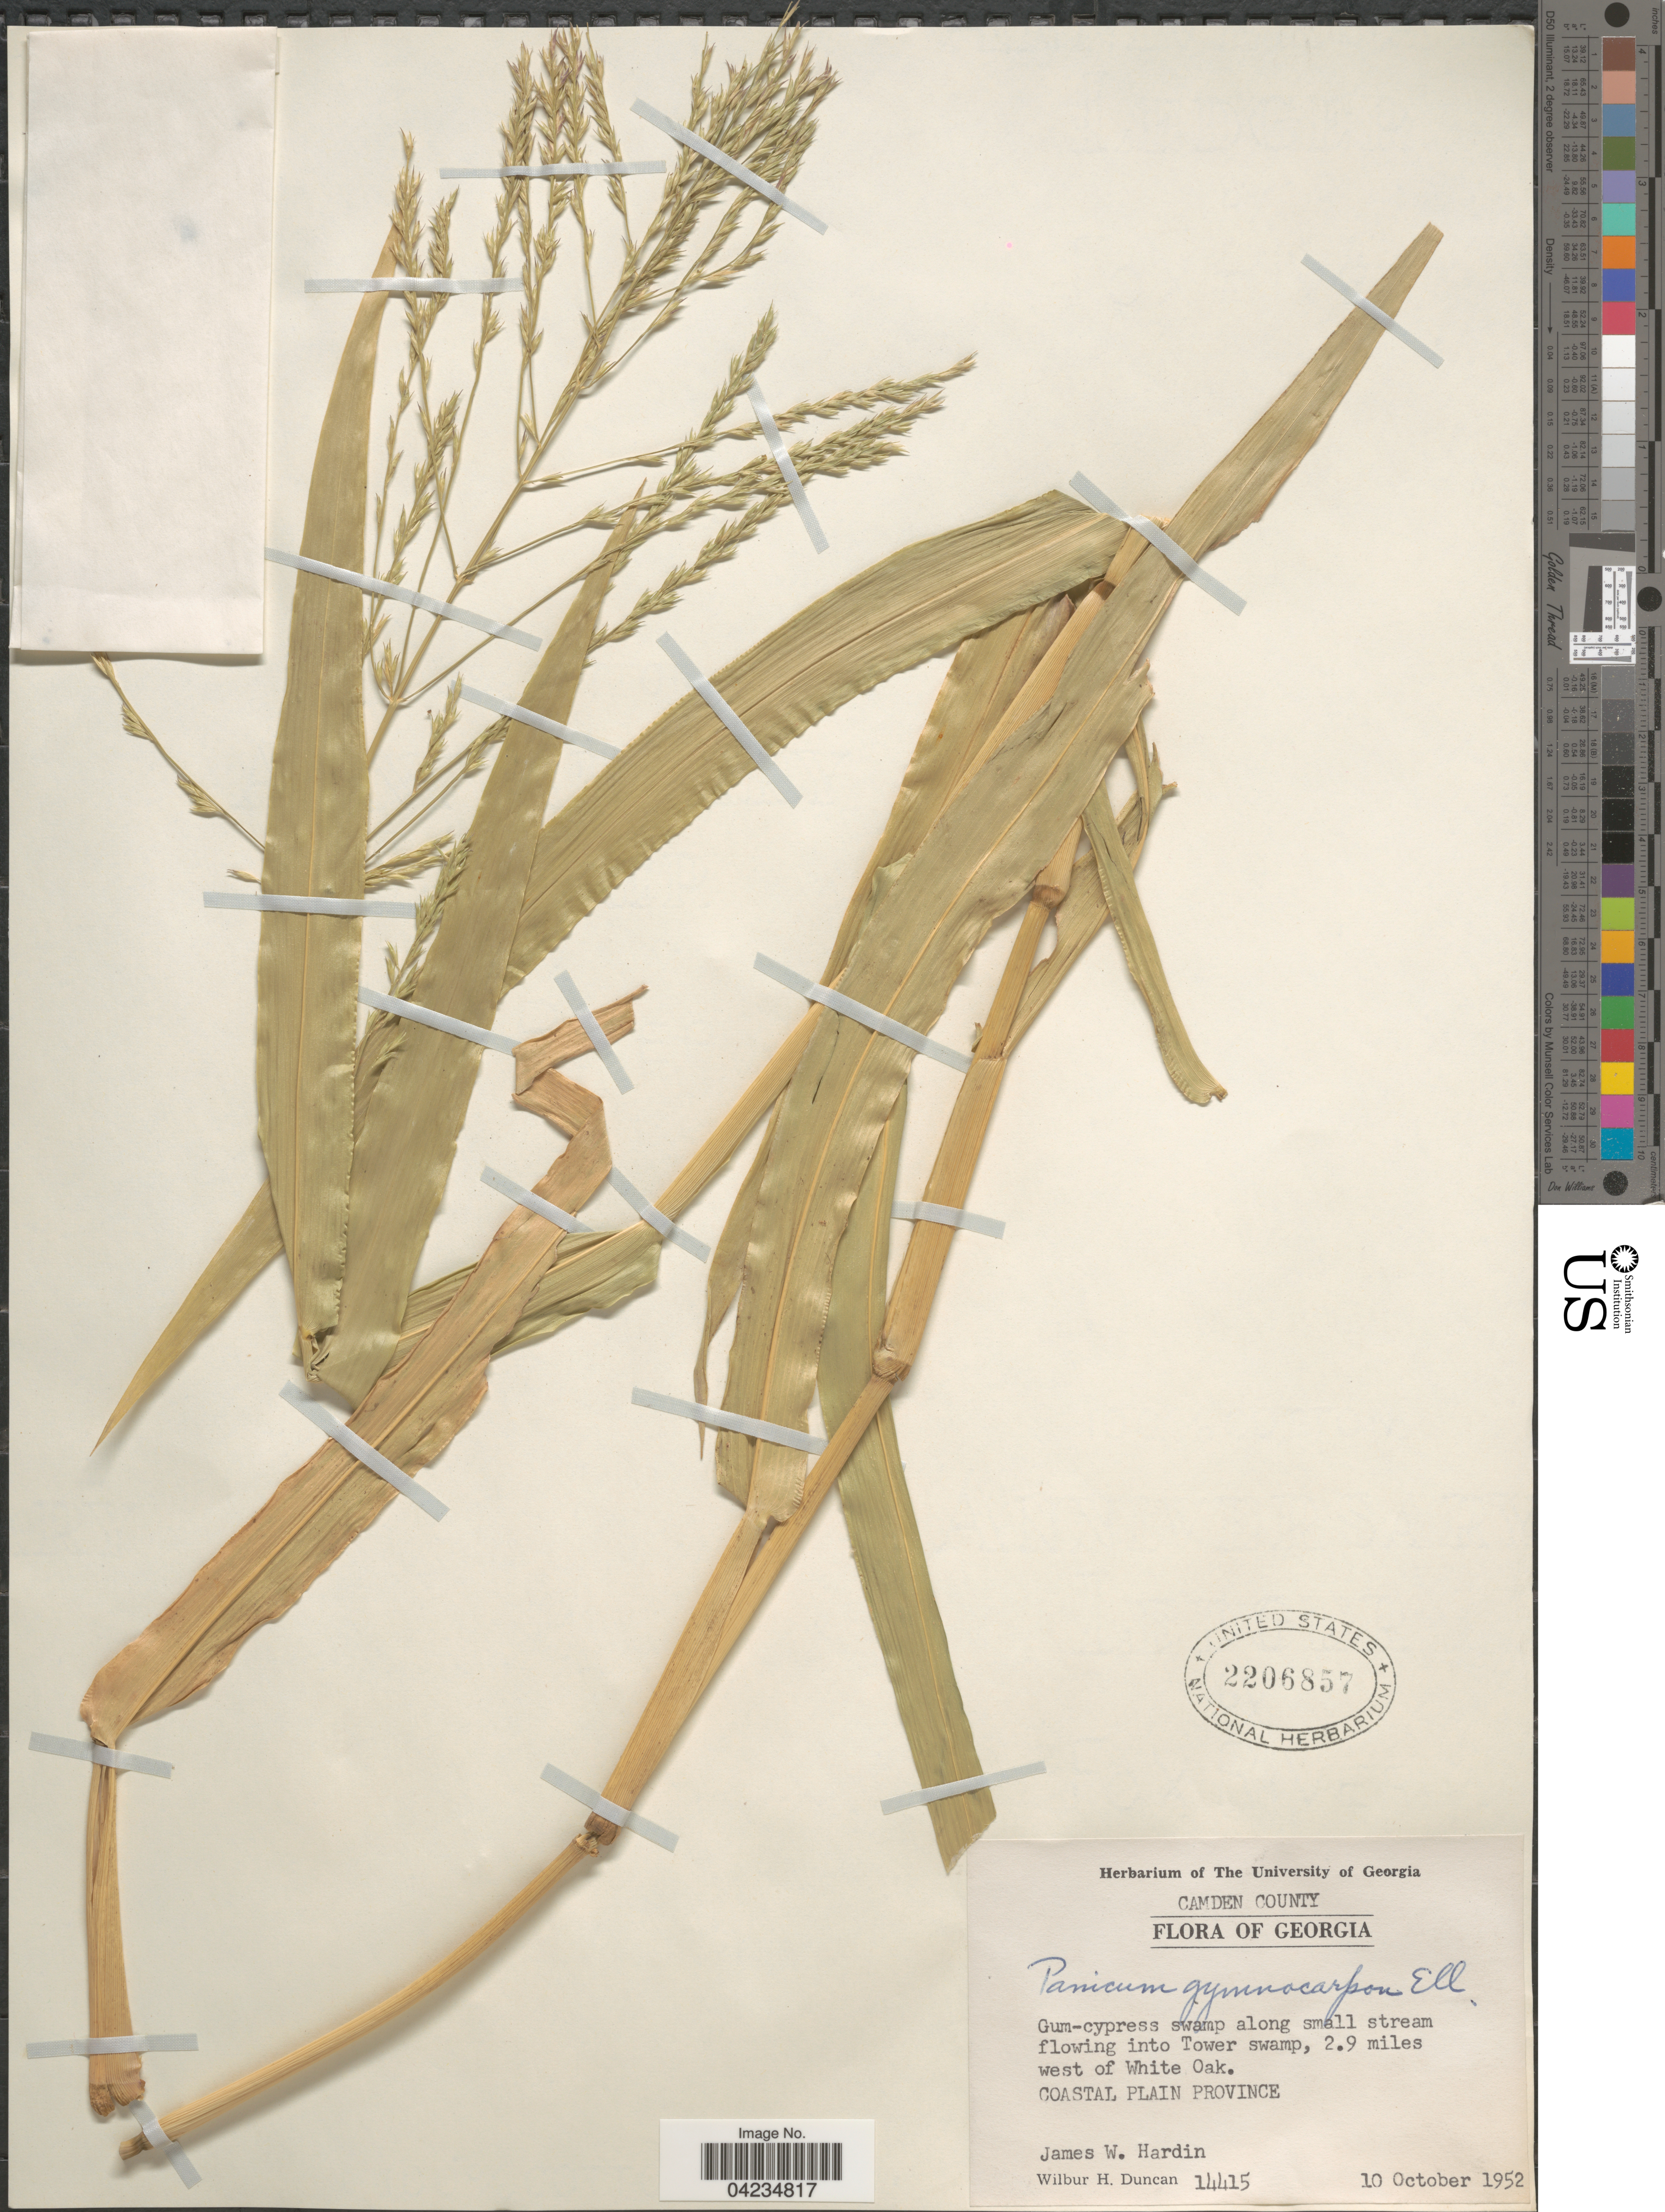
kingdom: Plantae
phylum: Tracheophyta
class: Liliopsida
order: Poales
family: Poaceae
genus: Phanopyrum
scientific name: Phanopyrum gymnocarpon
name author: (Elliott) Nash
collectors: J. W. Hardin & W. H. Duncan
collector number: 14415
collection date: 1952-10-10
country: United States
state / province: Georgia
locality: Camden County. Gum-cypress swamp along small stream flowing into Tower swamp, 2.9 miles west of White Oak. Coastal Plain Province.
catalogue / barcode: US 2206857